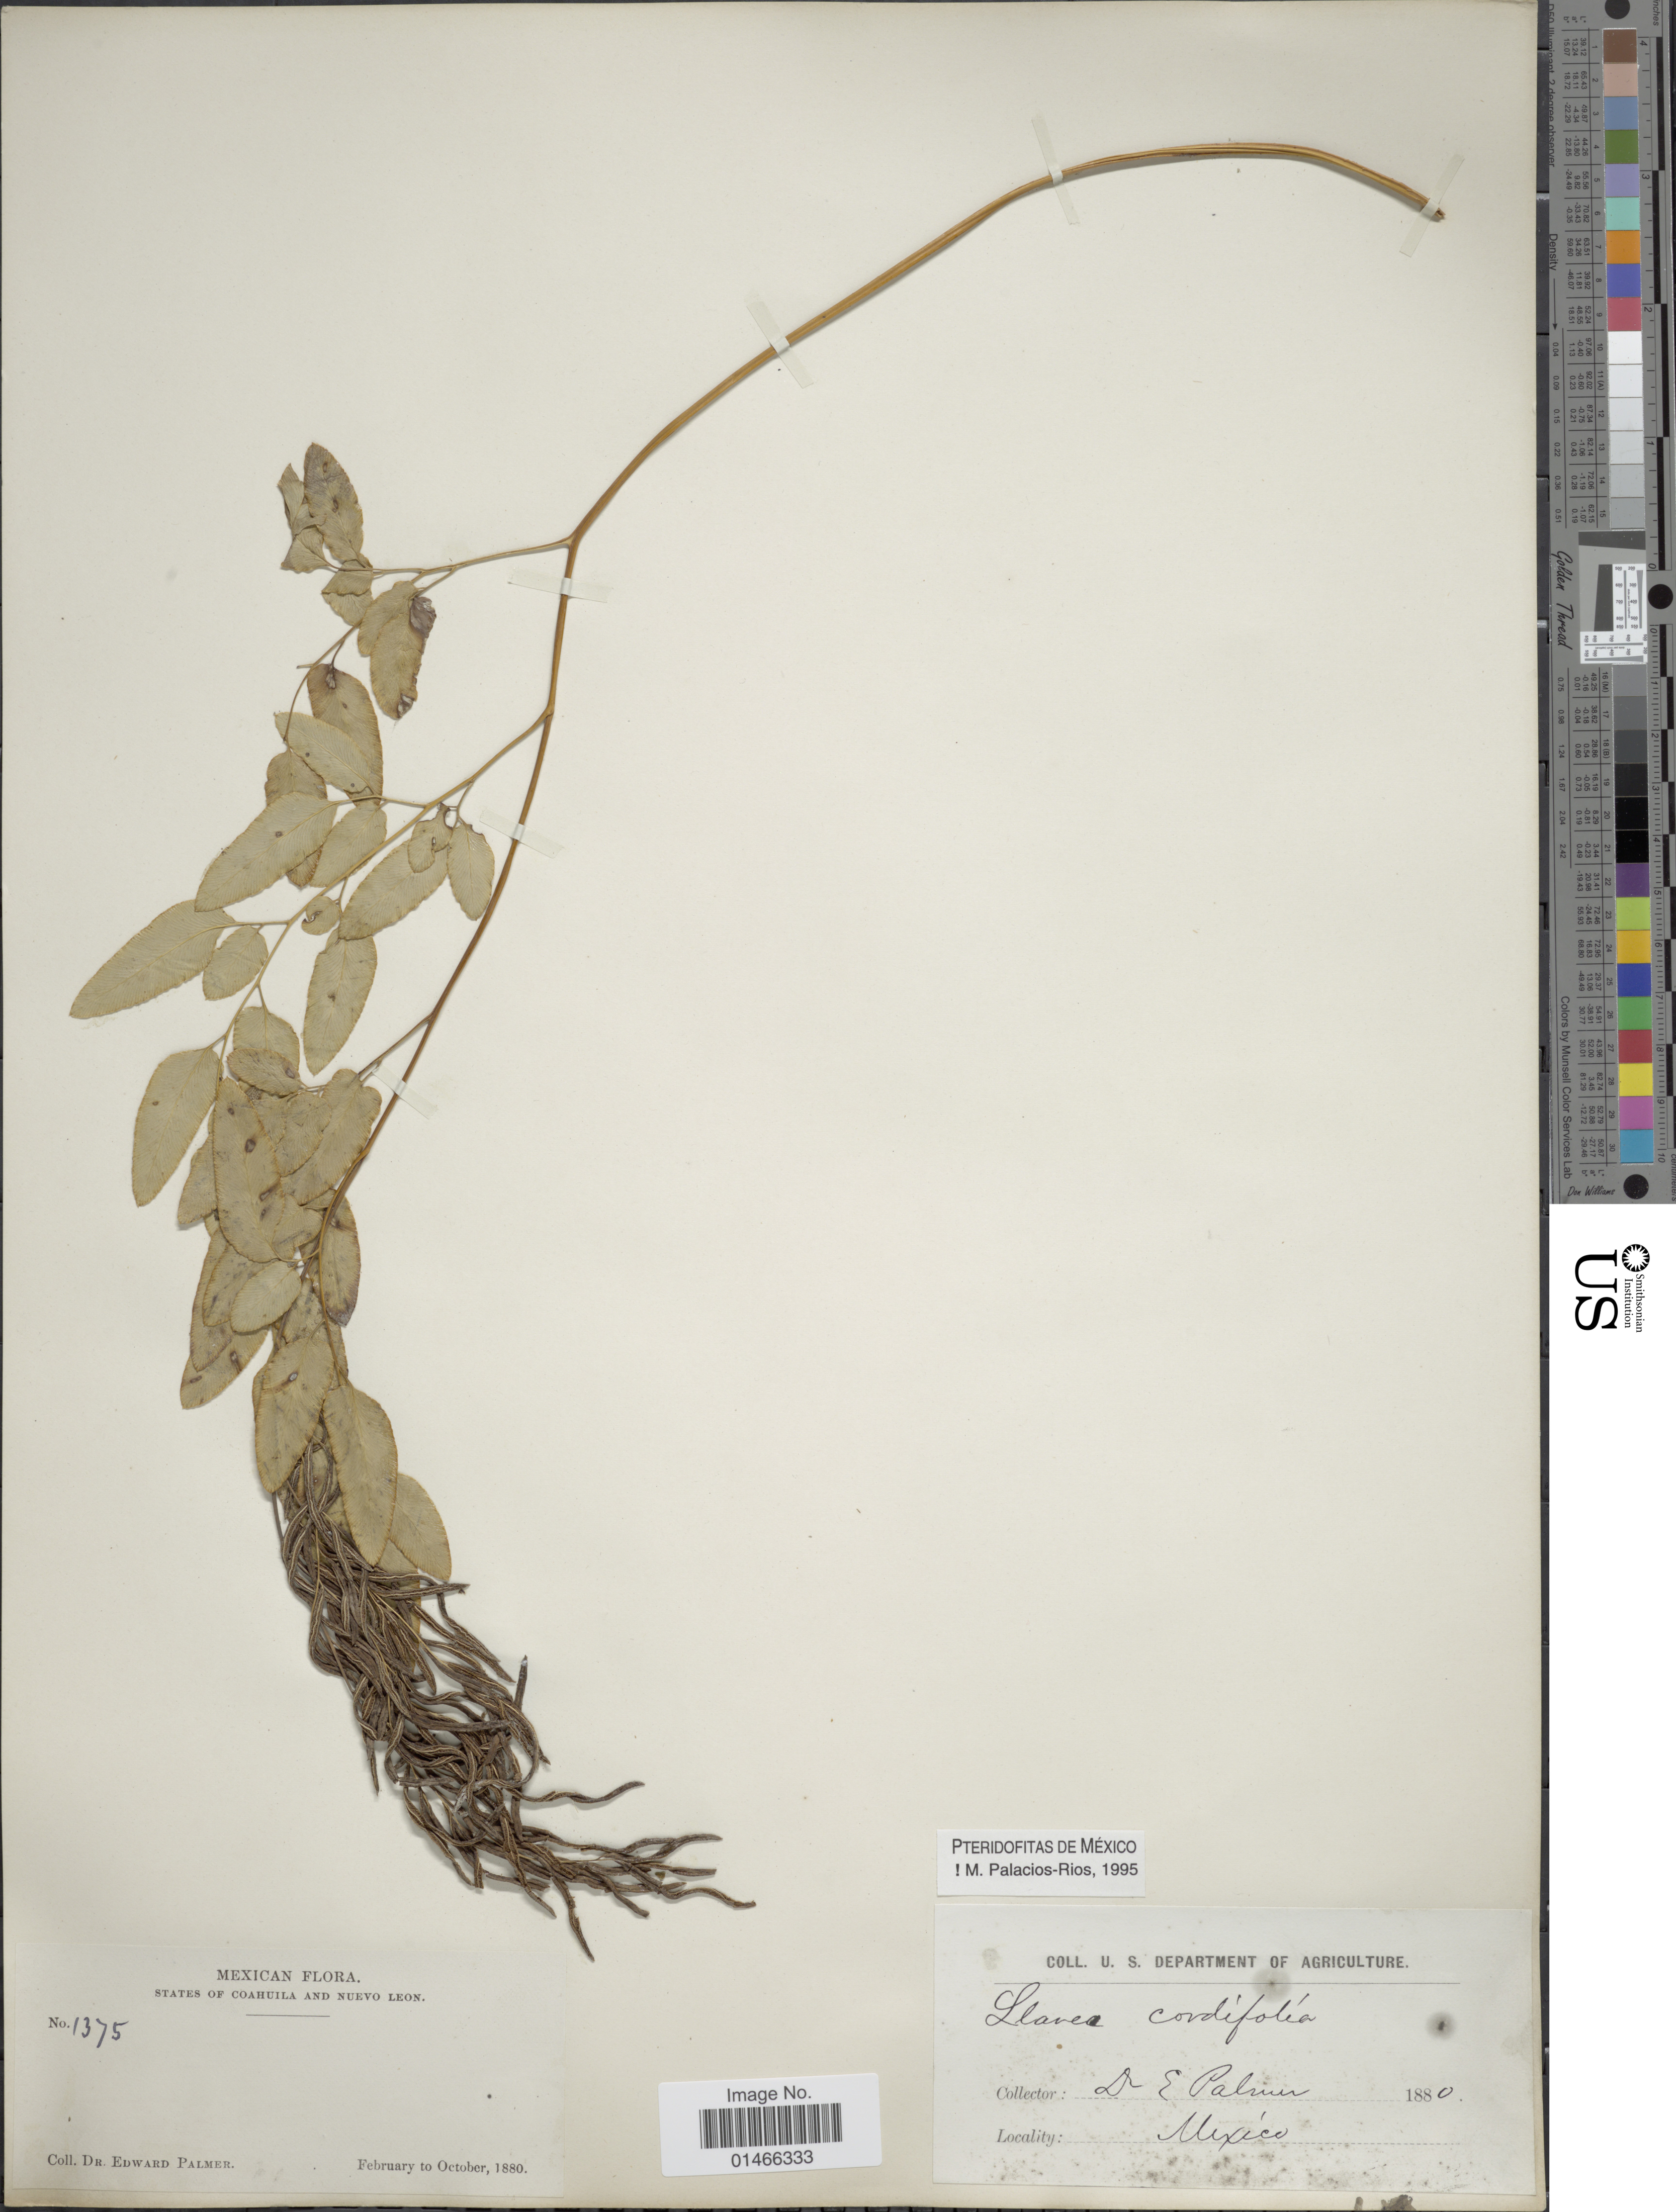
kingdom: Plantae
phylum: Tracheophyta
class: Polypodiopsida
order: Polypodiales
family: Pteridaceae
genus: Llavea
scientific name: Llavea cordifolia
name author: Lag.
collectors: E. Palmer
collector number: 1375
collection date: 1880-02/1880-10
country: Mexico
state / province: Coahuila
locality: States of Coahuila and Nuevo Leon.